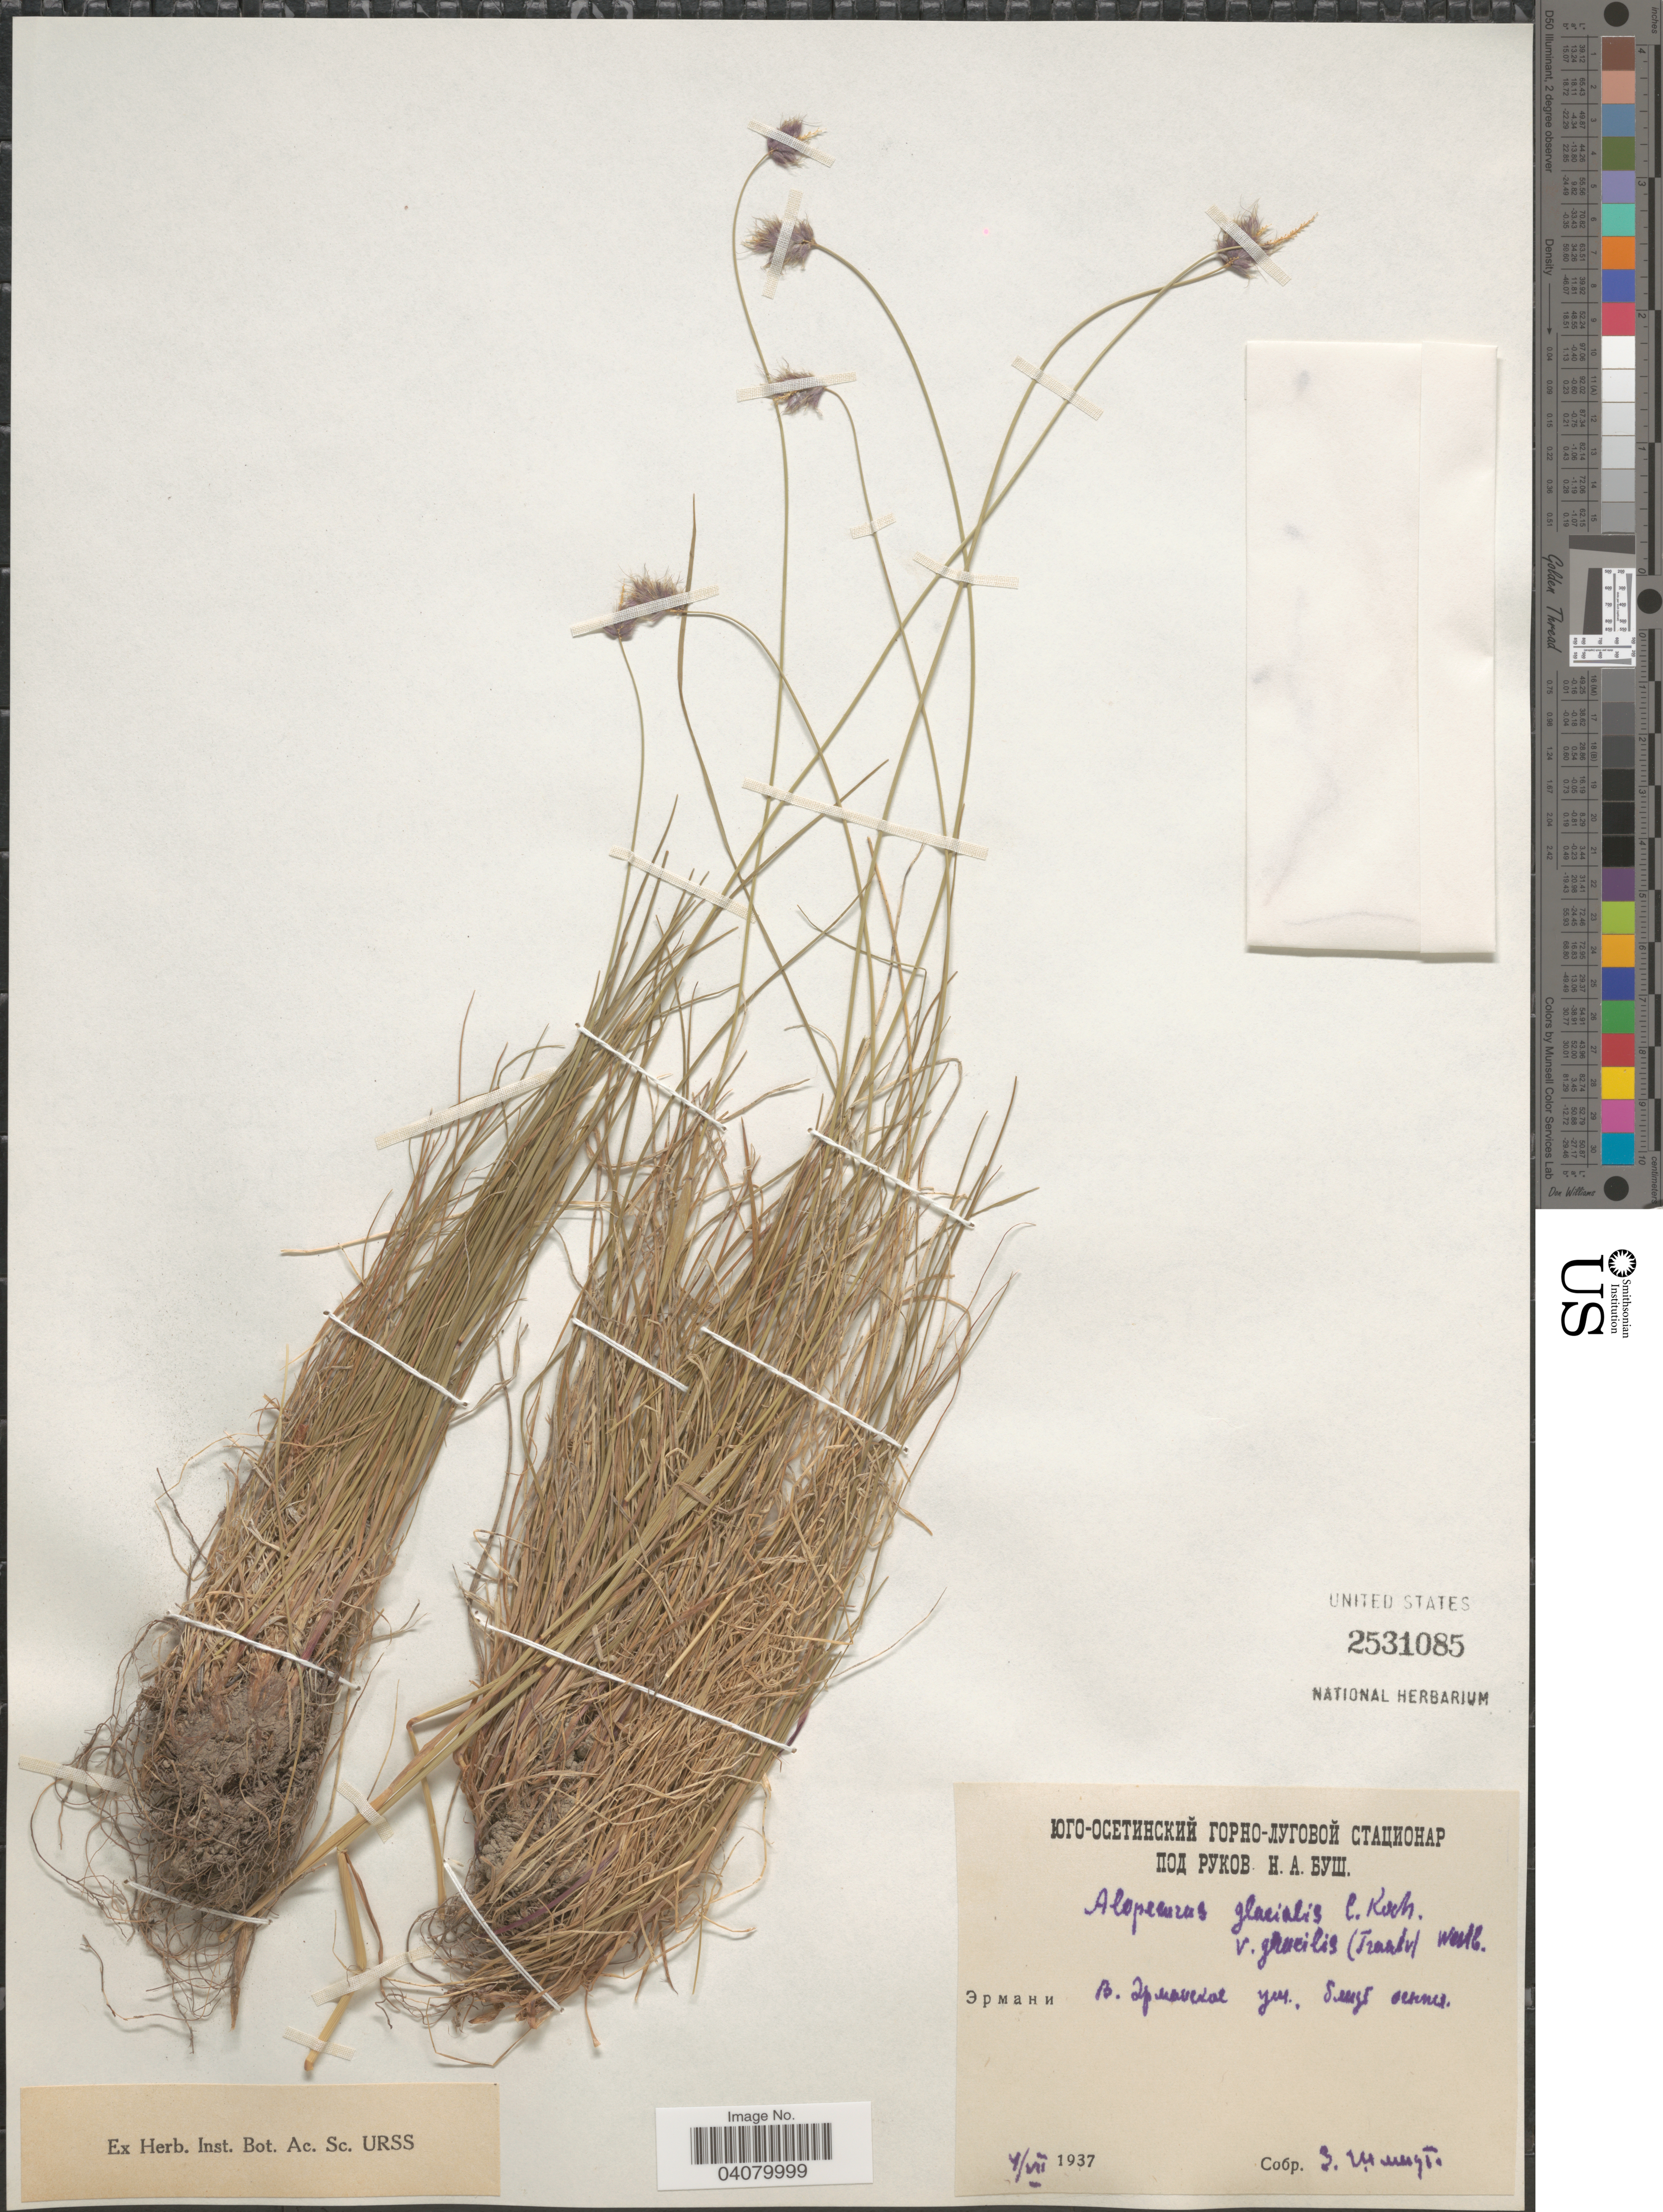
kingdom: Plantae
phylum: Tracheophyta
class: Liliopsida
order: Poales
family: Poaceae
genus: Alopecurus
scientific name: Alopecurus glacialis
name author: K. Koch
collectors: Z. Shmidt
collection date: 1937-07-04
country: Georgia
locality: South Ossetia, Ermani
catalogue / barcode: US 2531085